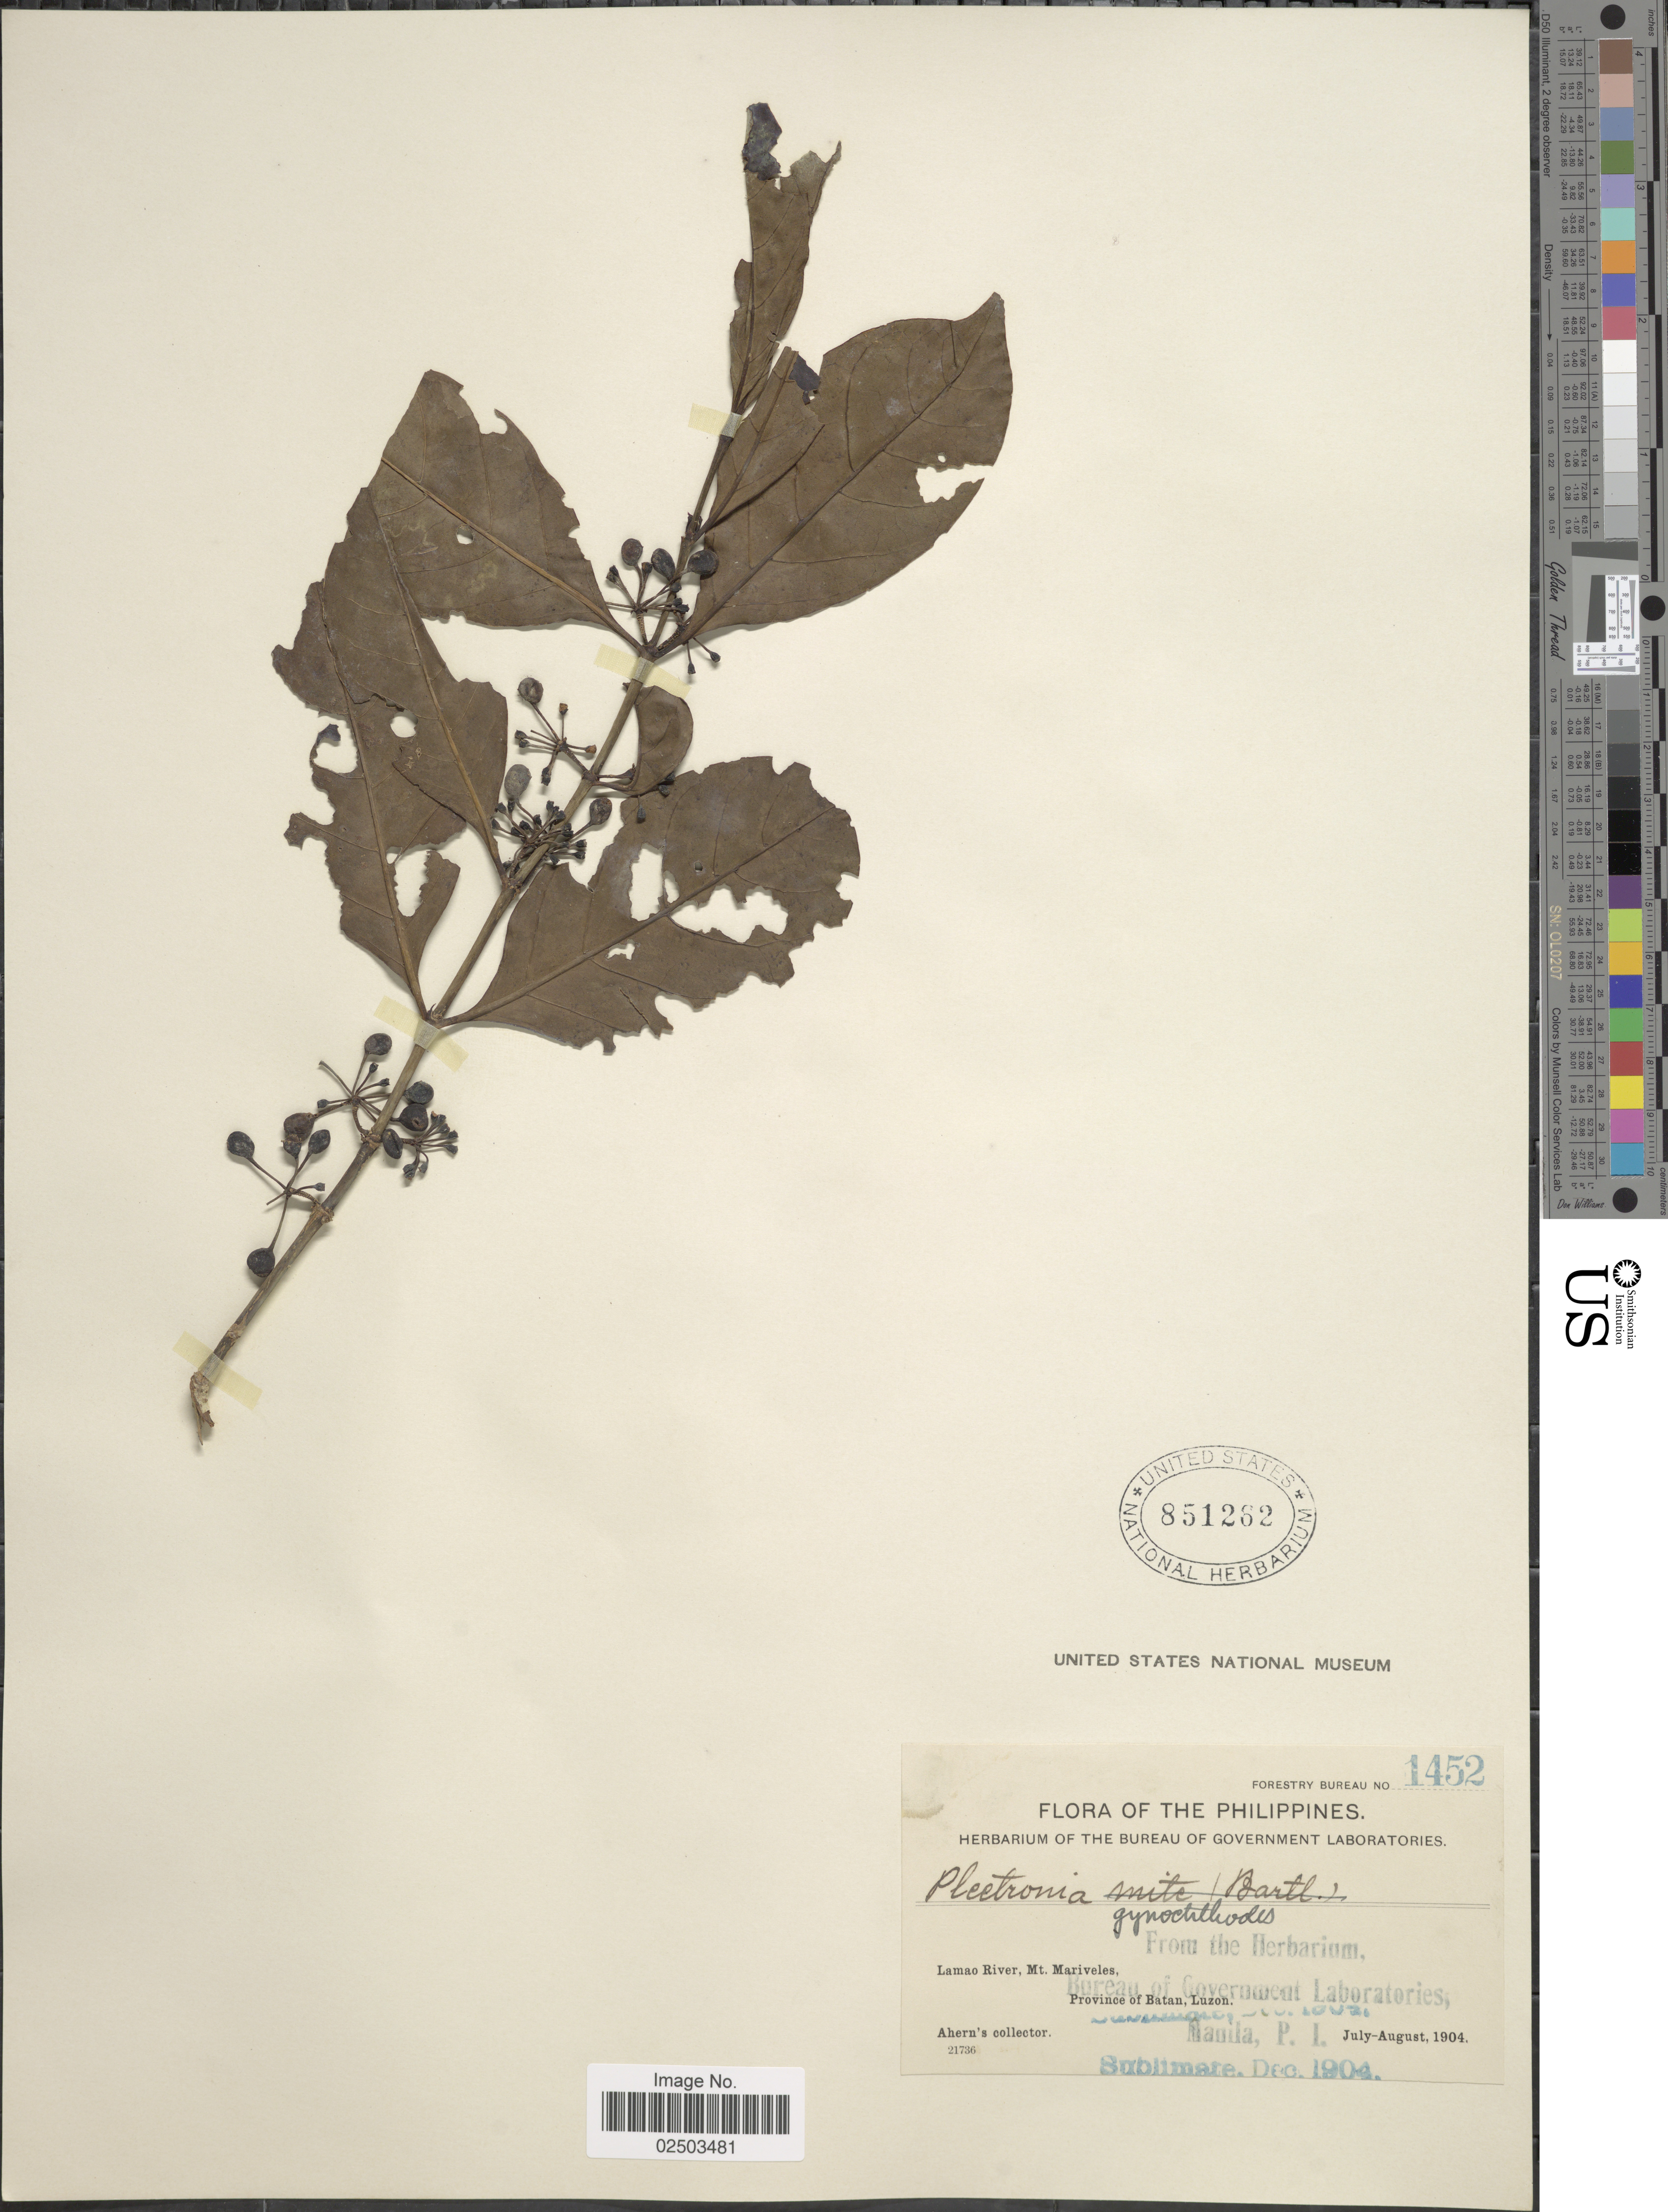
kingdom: Plantae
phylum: Tracheophyta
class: Magnoliopsida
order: Gentianales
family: Rubiaceae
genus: Canthium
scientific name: Canthium gynochthodes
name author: Baill.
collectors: Ahern's collector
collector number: Forestry Bureau 1452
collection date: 1904-07/1904-08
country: Philippines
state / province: Cagayan Valley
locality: Lamao River, Mt. Mariveles, Province of Batan, Luzon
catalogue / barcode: US 851262